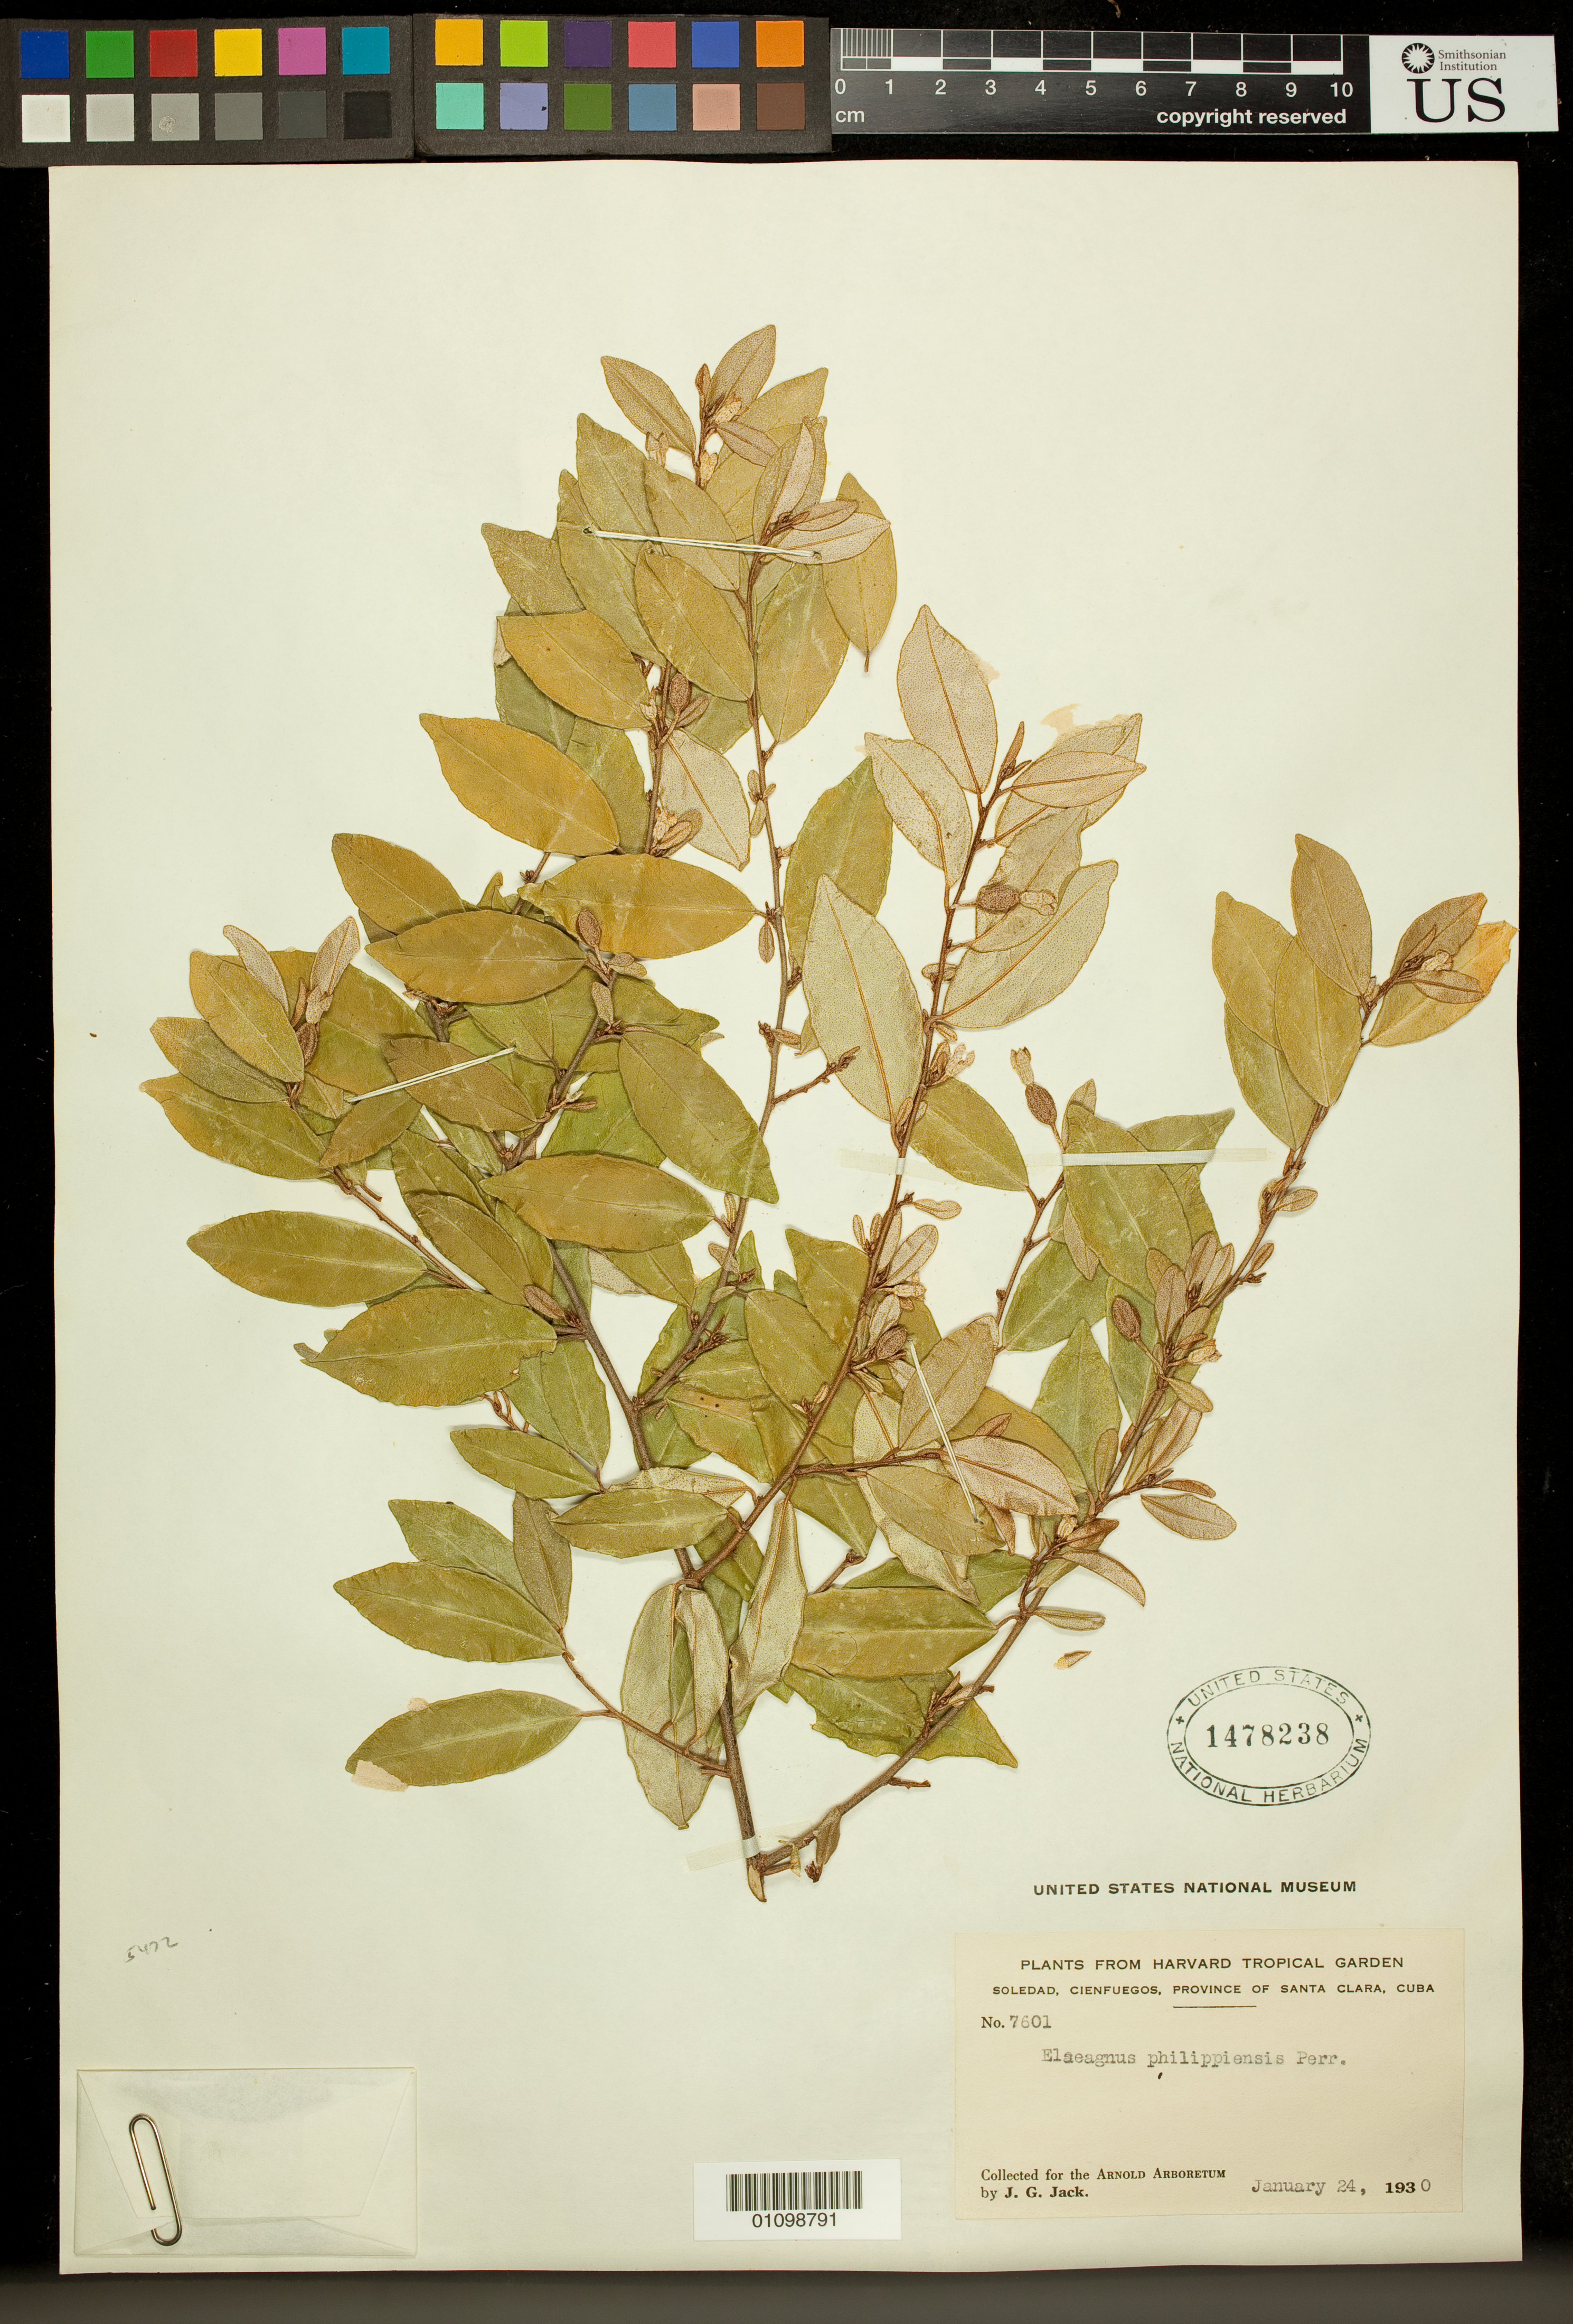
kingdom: Plantae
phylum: Tracheophyta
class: Magnoliopsida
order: Rosales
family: Elaeagnaceae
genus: Elaeagnus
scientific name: Elaeagnus philippensis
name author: Perr.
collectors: J. G. Jack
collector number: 7601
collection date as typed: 24 Jan 1930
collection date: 1930-01-24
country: Cuba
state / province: Cienfuegos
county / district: Santa Clara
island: Cuba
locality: Soledad, Cienfuegos, Province of Santa Clara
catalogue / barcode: US 1478238